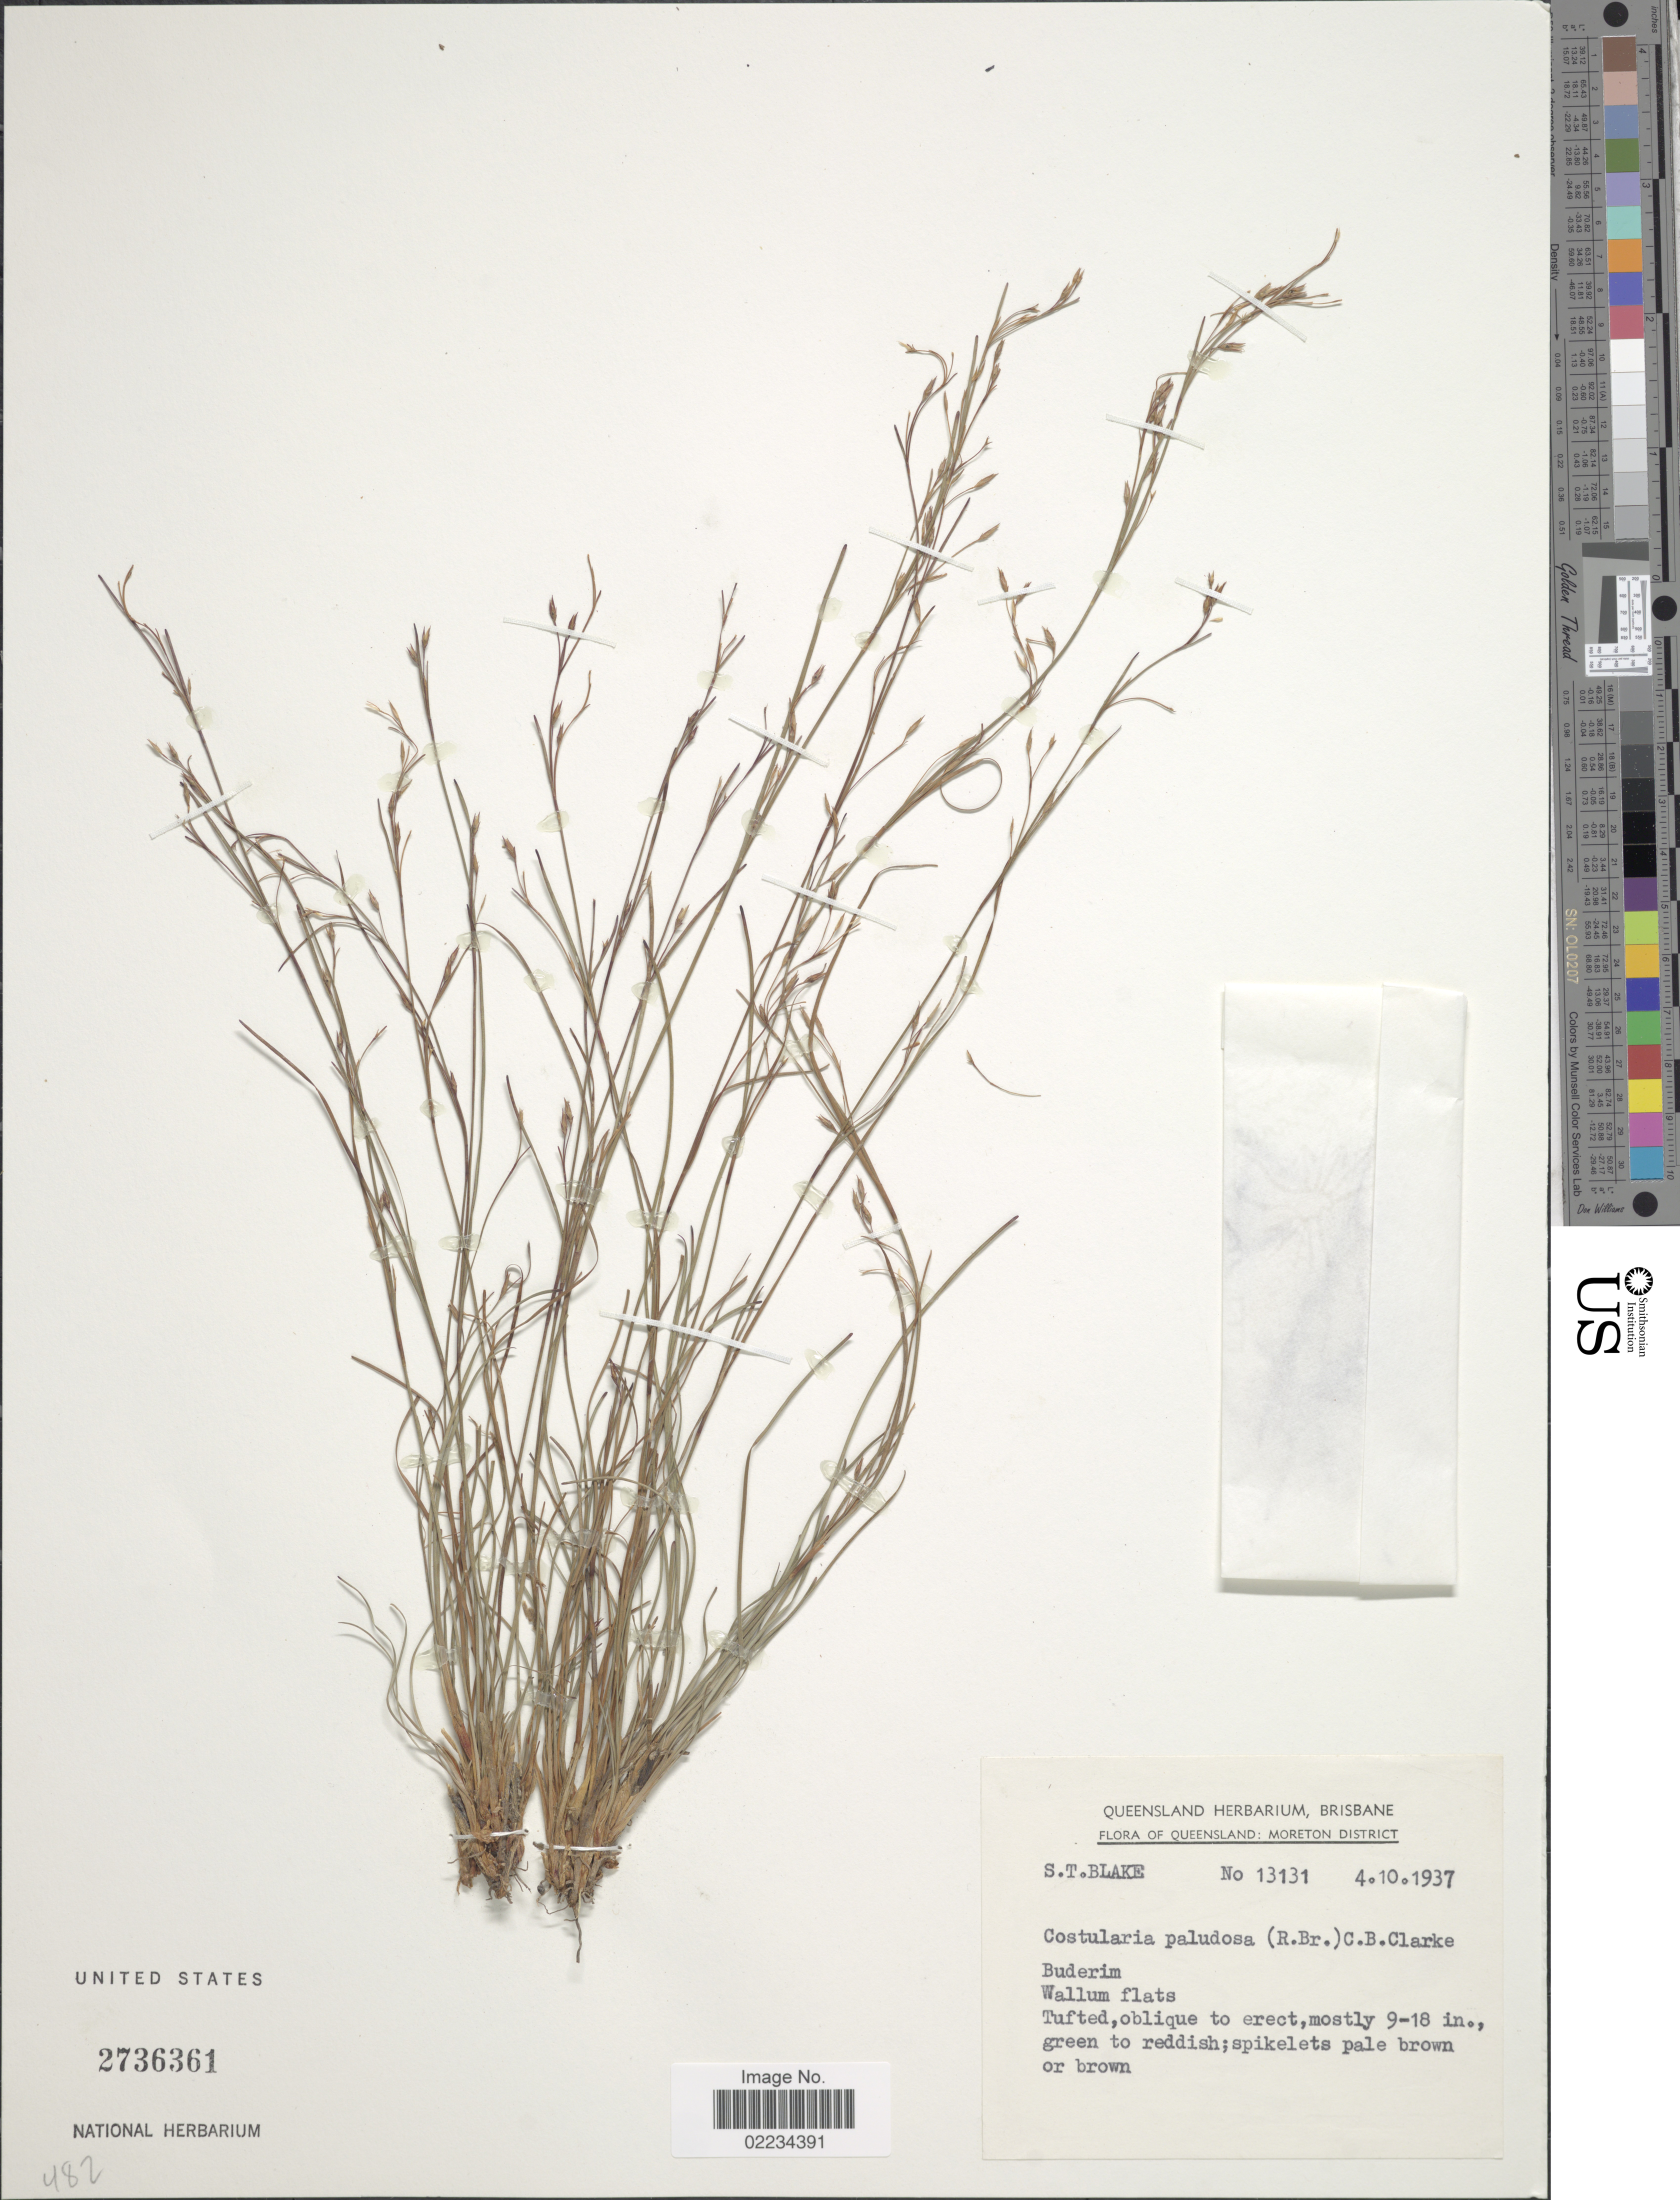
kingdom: Plantae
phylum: Tracheophyta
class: Liliopsida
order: Poales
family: Cyperaceae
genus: Anthelepis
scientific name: Anthelepis paludosa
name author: (R. Br.) R.L. Barrett et al.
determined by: Strong, Mark T., (BOT), Smithsonian Institution - National Museum of Natural History (UNITED STATES)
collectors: S. T. Blake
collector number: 13131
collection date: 1937-10-04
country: Australia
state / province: Queensland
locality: Moreton District, Buderim, Wallum flats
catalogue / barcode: US 2736361